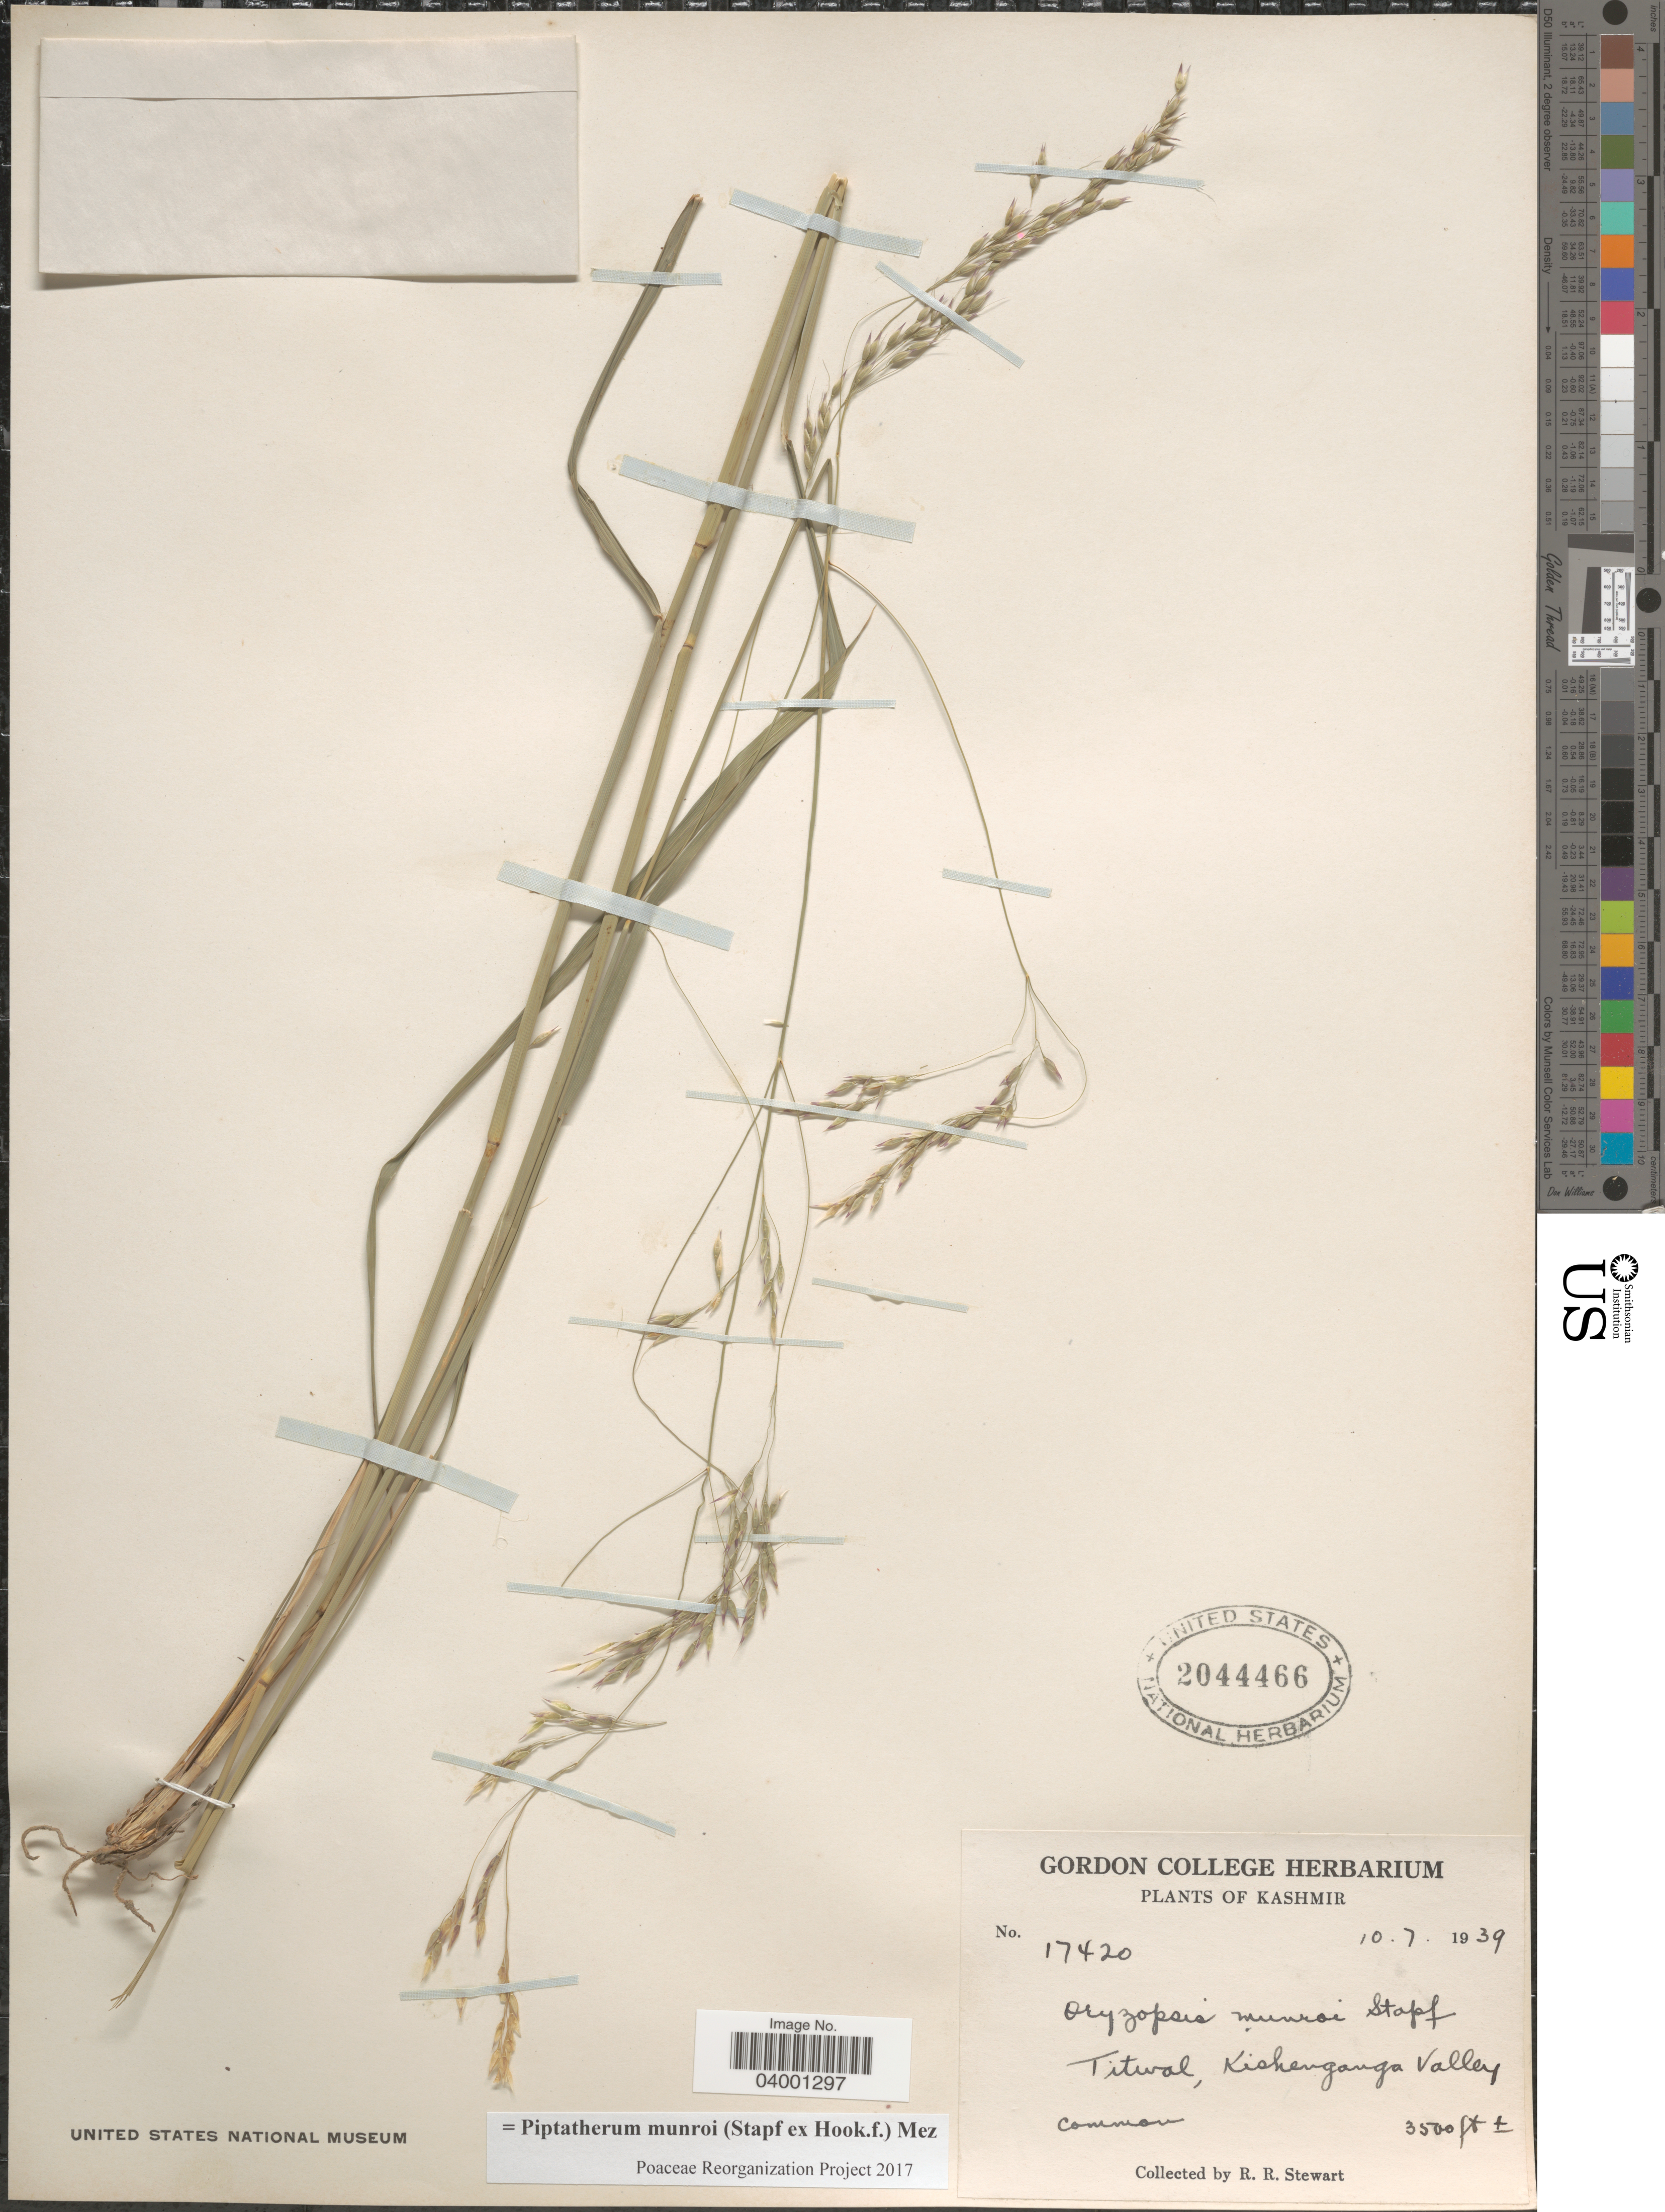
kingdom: Plantae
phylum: Tracheophyta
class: Liliopsida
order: Poales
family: Poaceae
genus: Piptatherum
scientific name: Piptatherum munroi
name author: (Stapf) Mez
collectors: R. Stewart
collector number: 17420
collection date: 1939-07-10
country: India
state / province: Jammu and Kashmir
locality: Kashmir. Titural, Kishenganga Valley.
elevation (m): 1067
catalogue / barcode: US 2044466